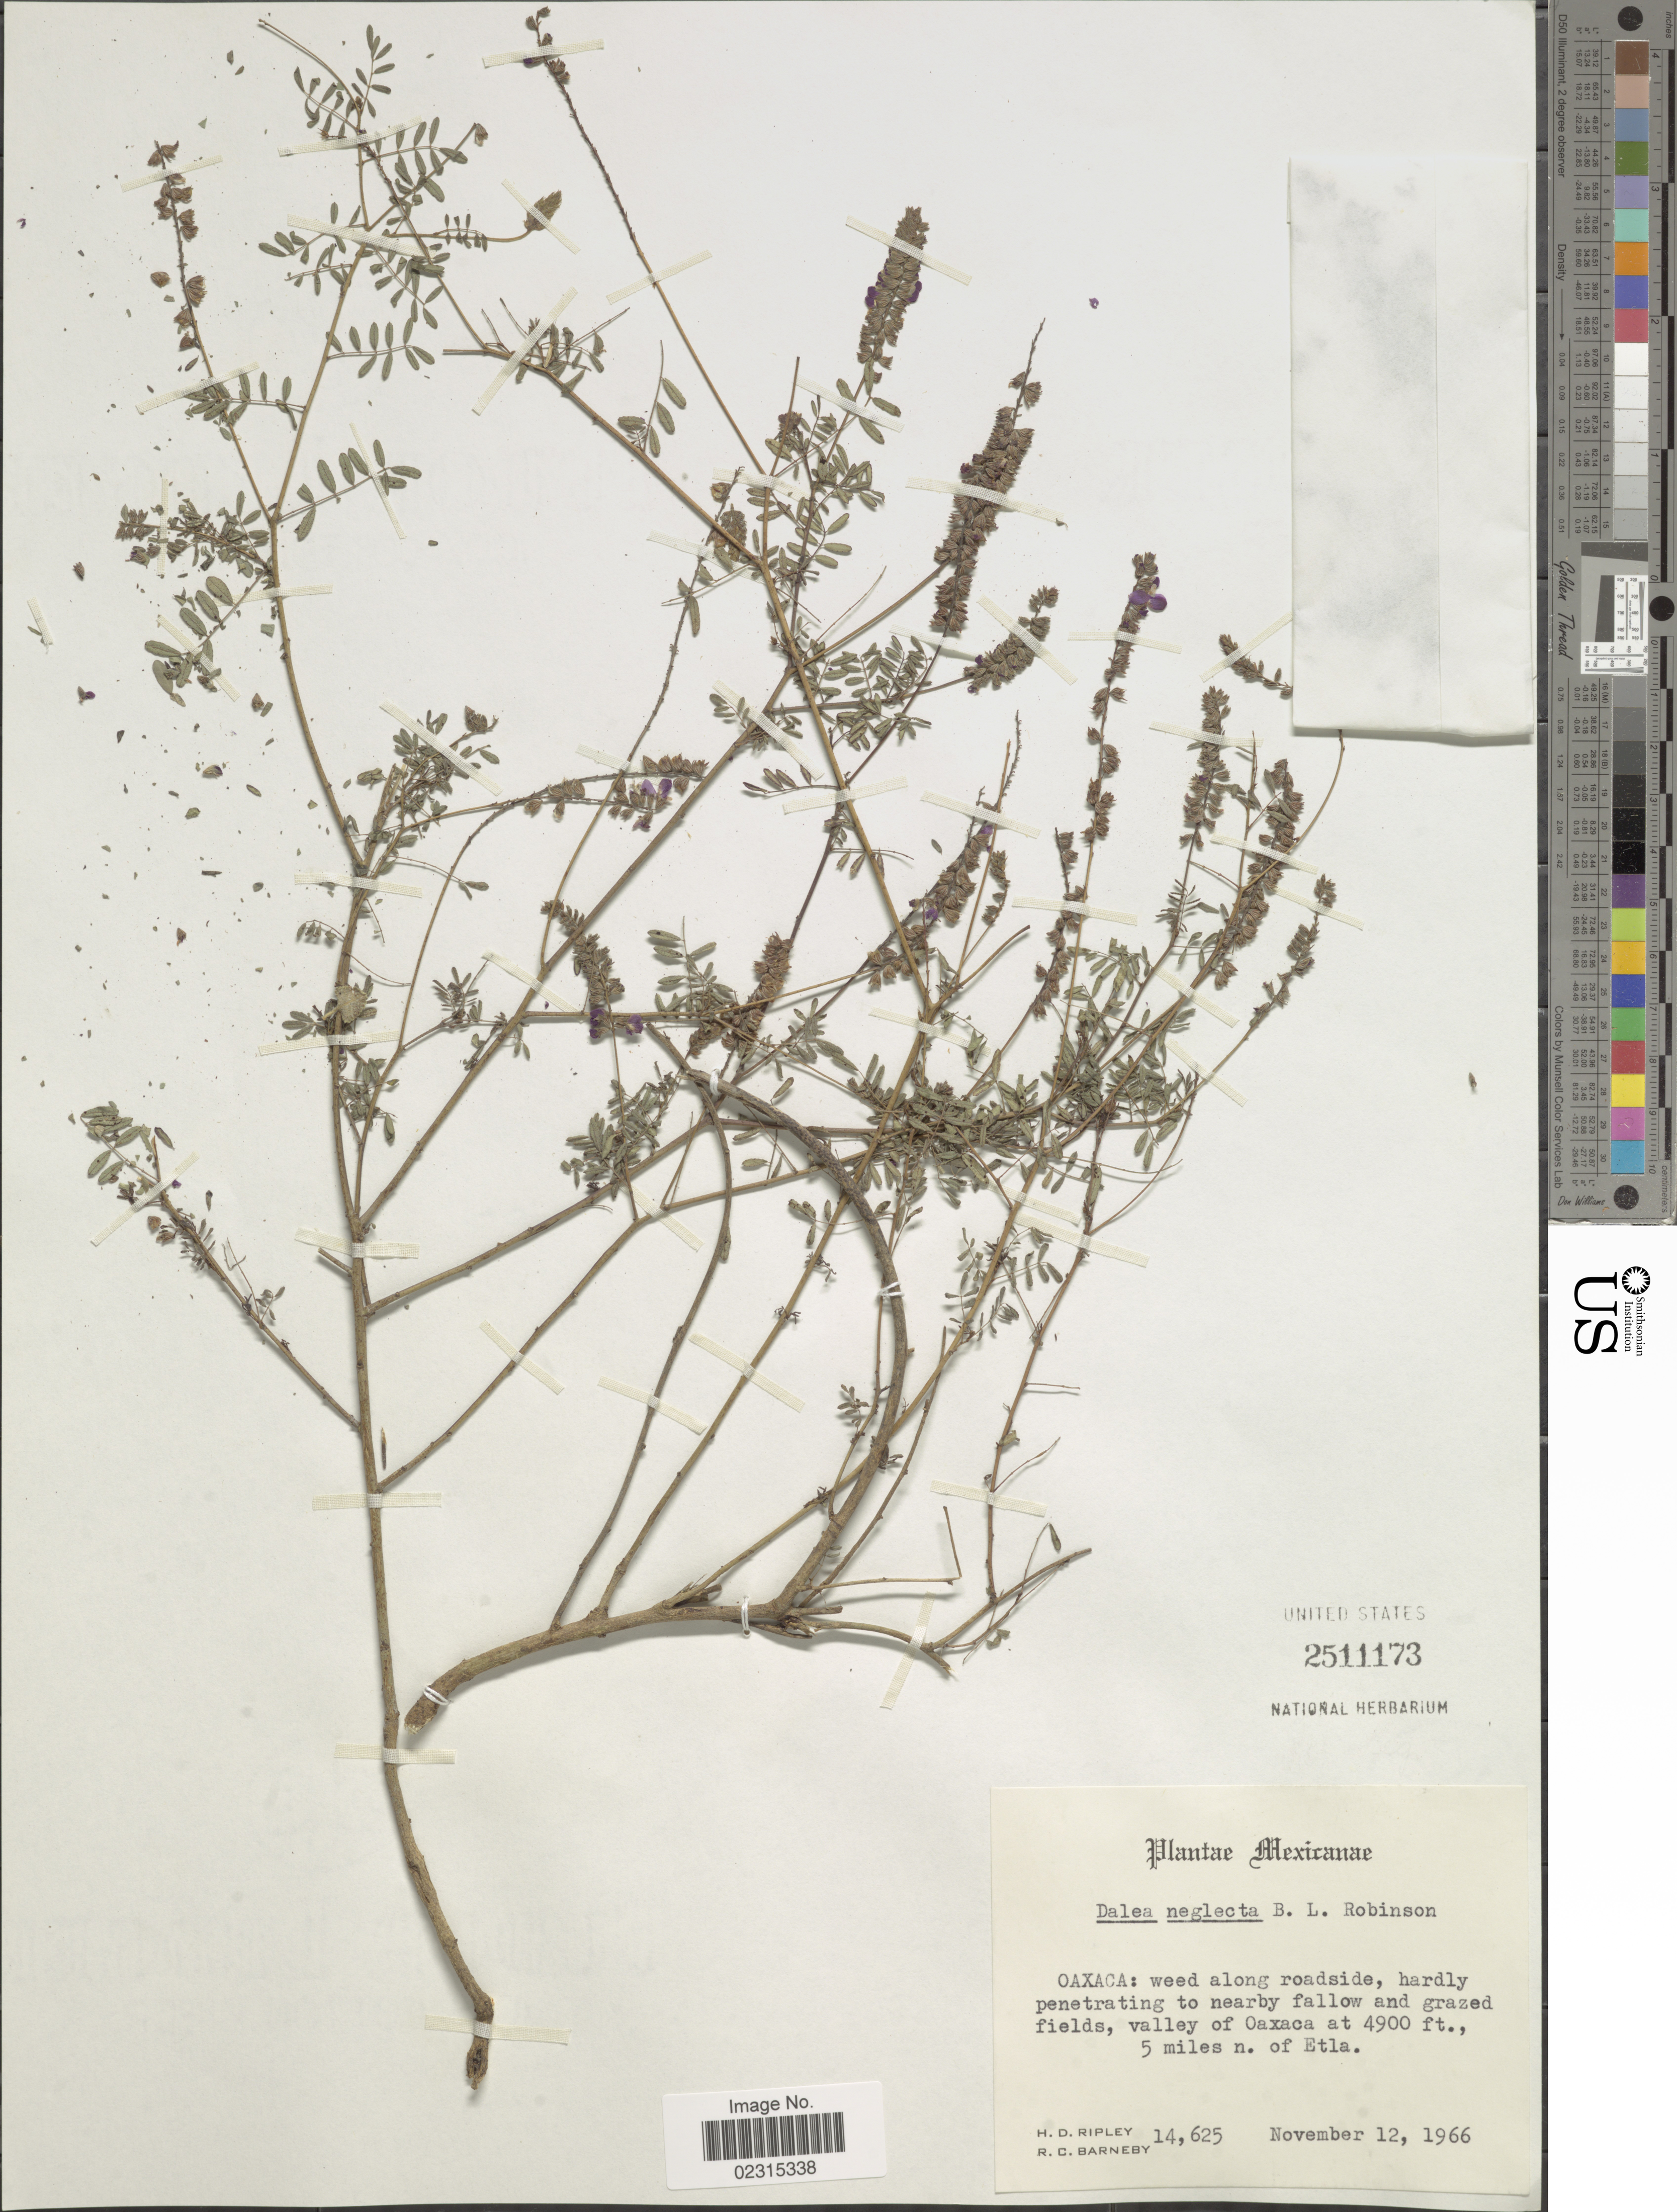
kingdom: Plantae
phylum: Tracheophyta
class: Magnoliopsida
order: Fabales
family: Fabaceae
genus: Marina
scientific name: Marina neglecta var. neglecta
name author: (B.L. Rob.) Barneby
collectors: H. Ripley & R. C. Barneby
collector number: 14625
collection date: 1966-11-12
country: Mexico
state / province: Oaxaca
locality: valley of Oaxaca, 5 miles n, of Etla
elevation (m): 1494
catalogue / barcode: US 2511173